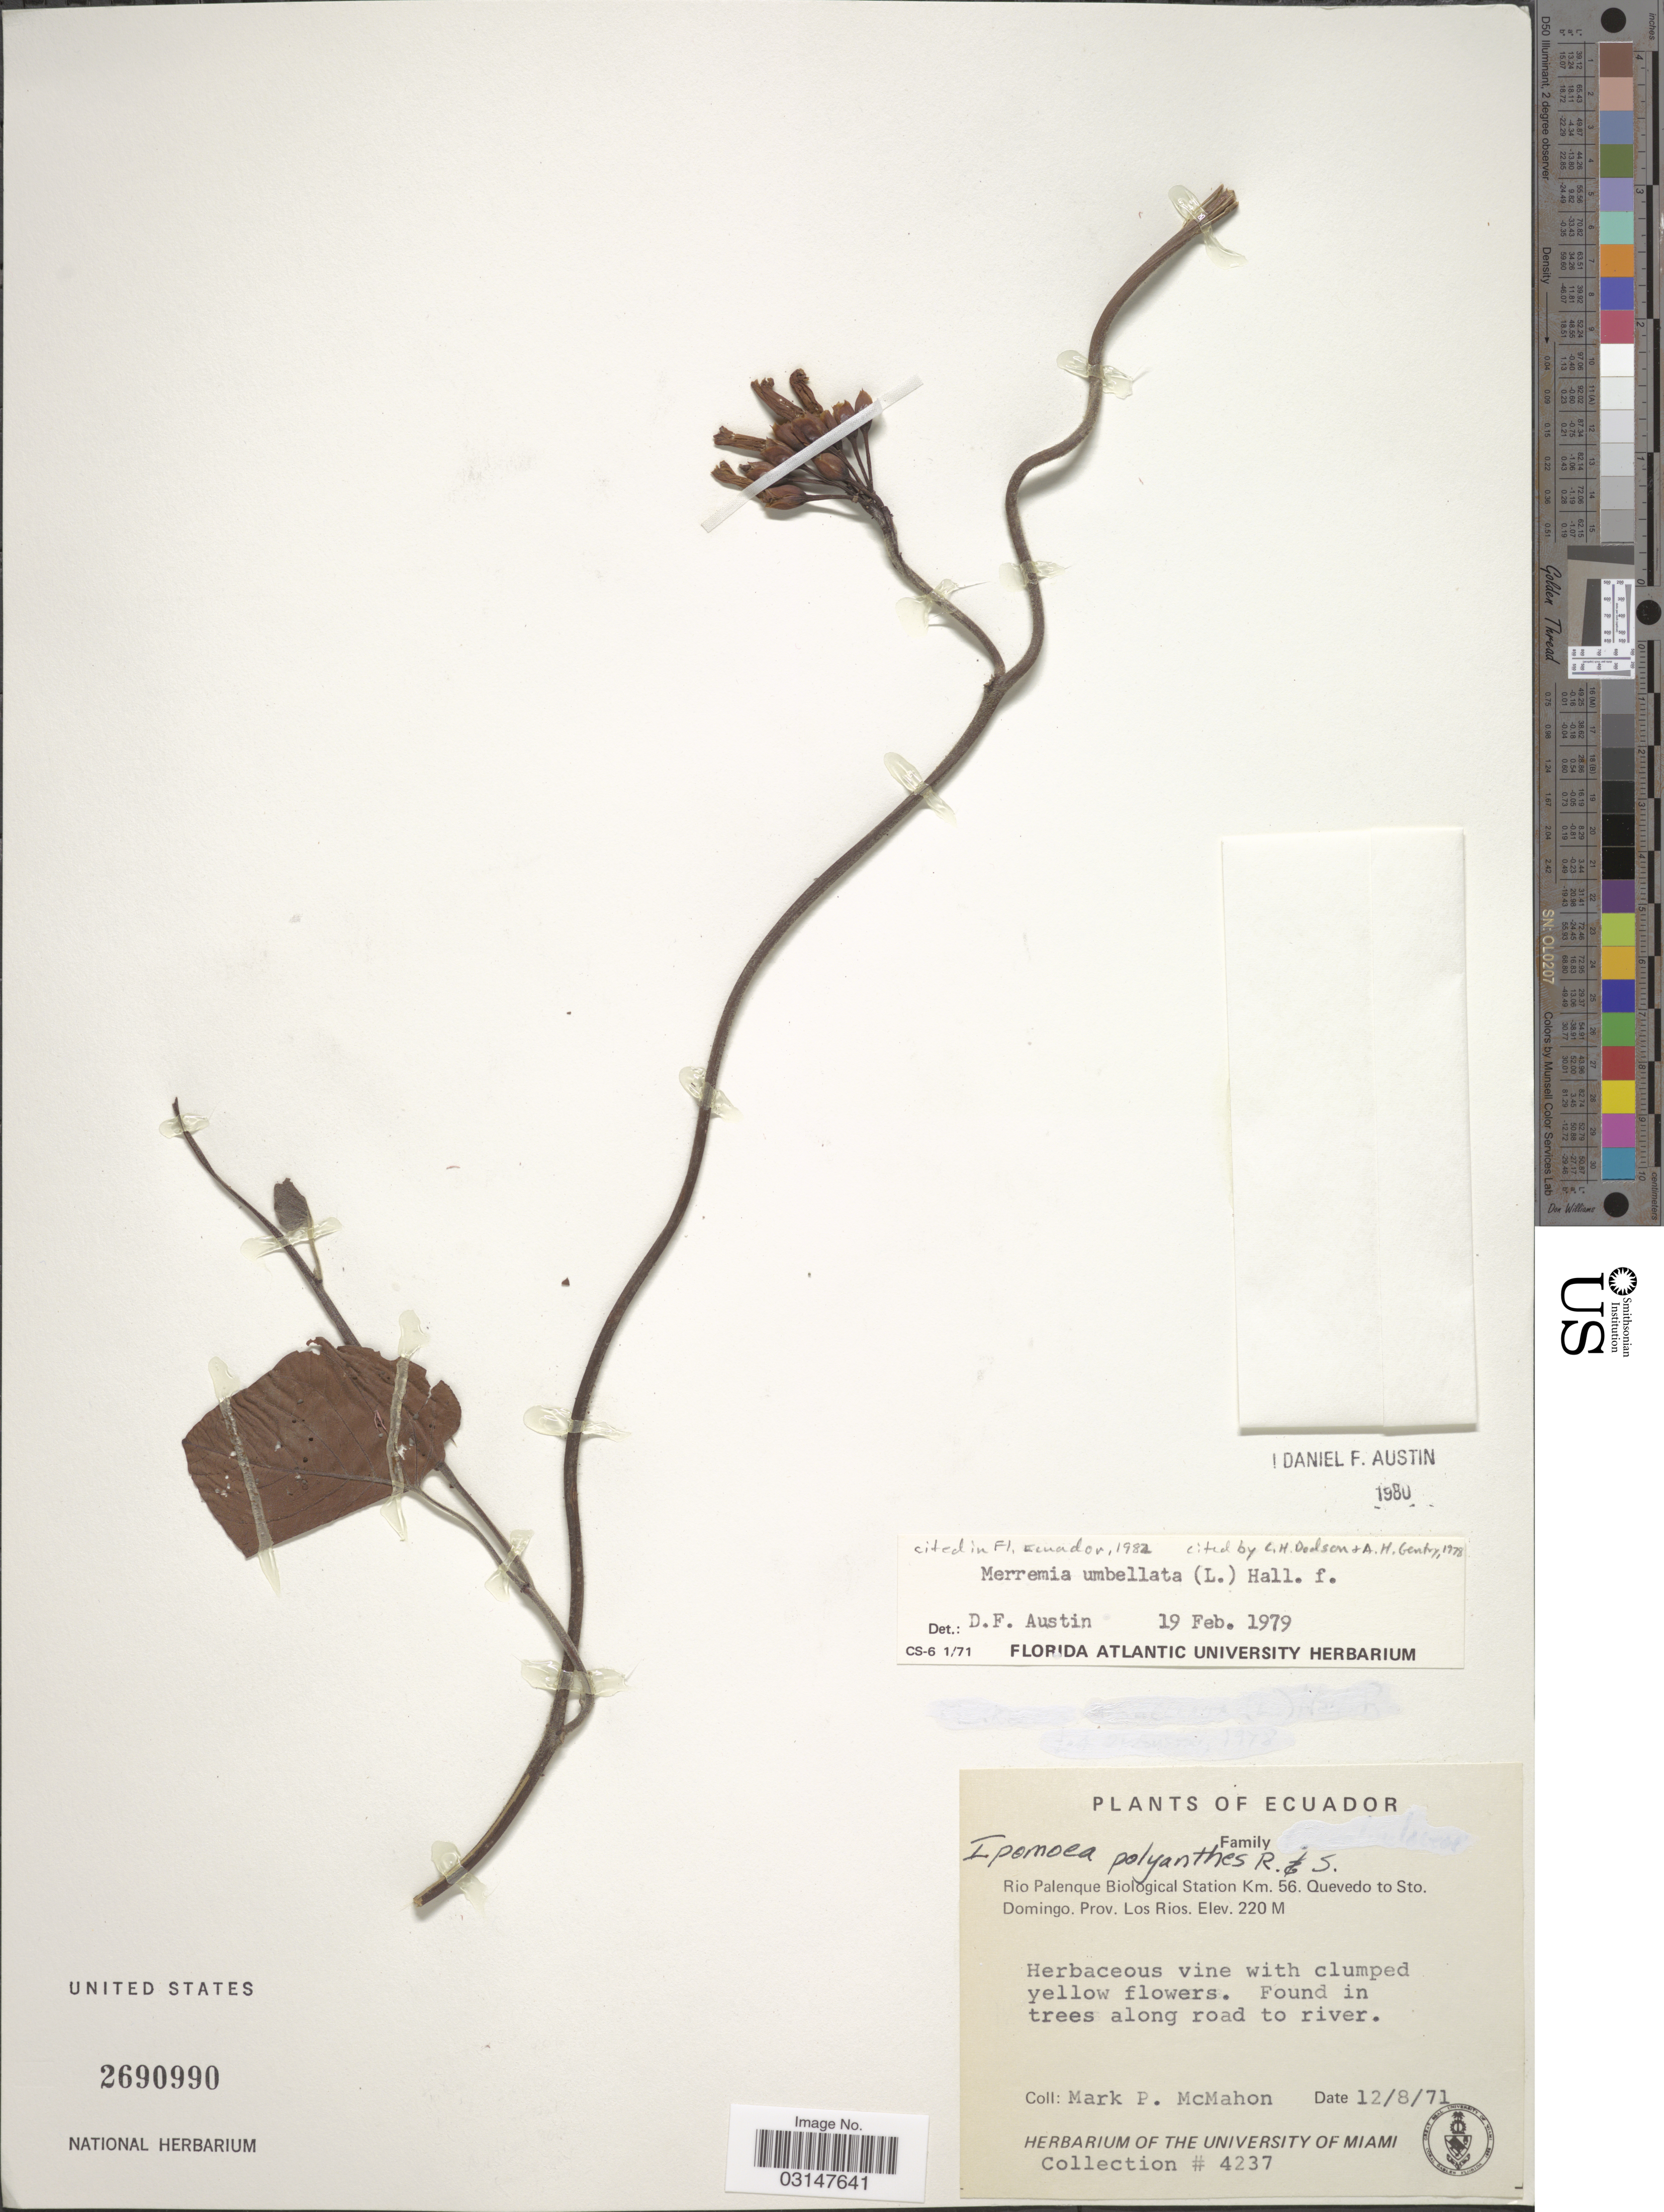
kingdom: Plantae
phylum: Tracheophyta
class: Magnoliopsida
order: Solanales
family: Convolvulaceae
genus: Camonea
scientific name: Camonea umbellata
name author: (L.) A. R. Simões & Staples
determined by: Strong, Mark T., (BOT), Smithsonian Institution - National Museum of Natural History (UNITED STATES)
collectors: M. McMahon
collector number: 4237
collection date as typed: Transcribed d/m/y: 12/8/71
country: Ecuador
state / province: Los Ríos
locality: Rio Palenque Biological Station Km. 56. Quevedo to Sto. Domingo.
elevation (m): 220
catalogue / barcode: US 2690990